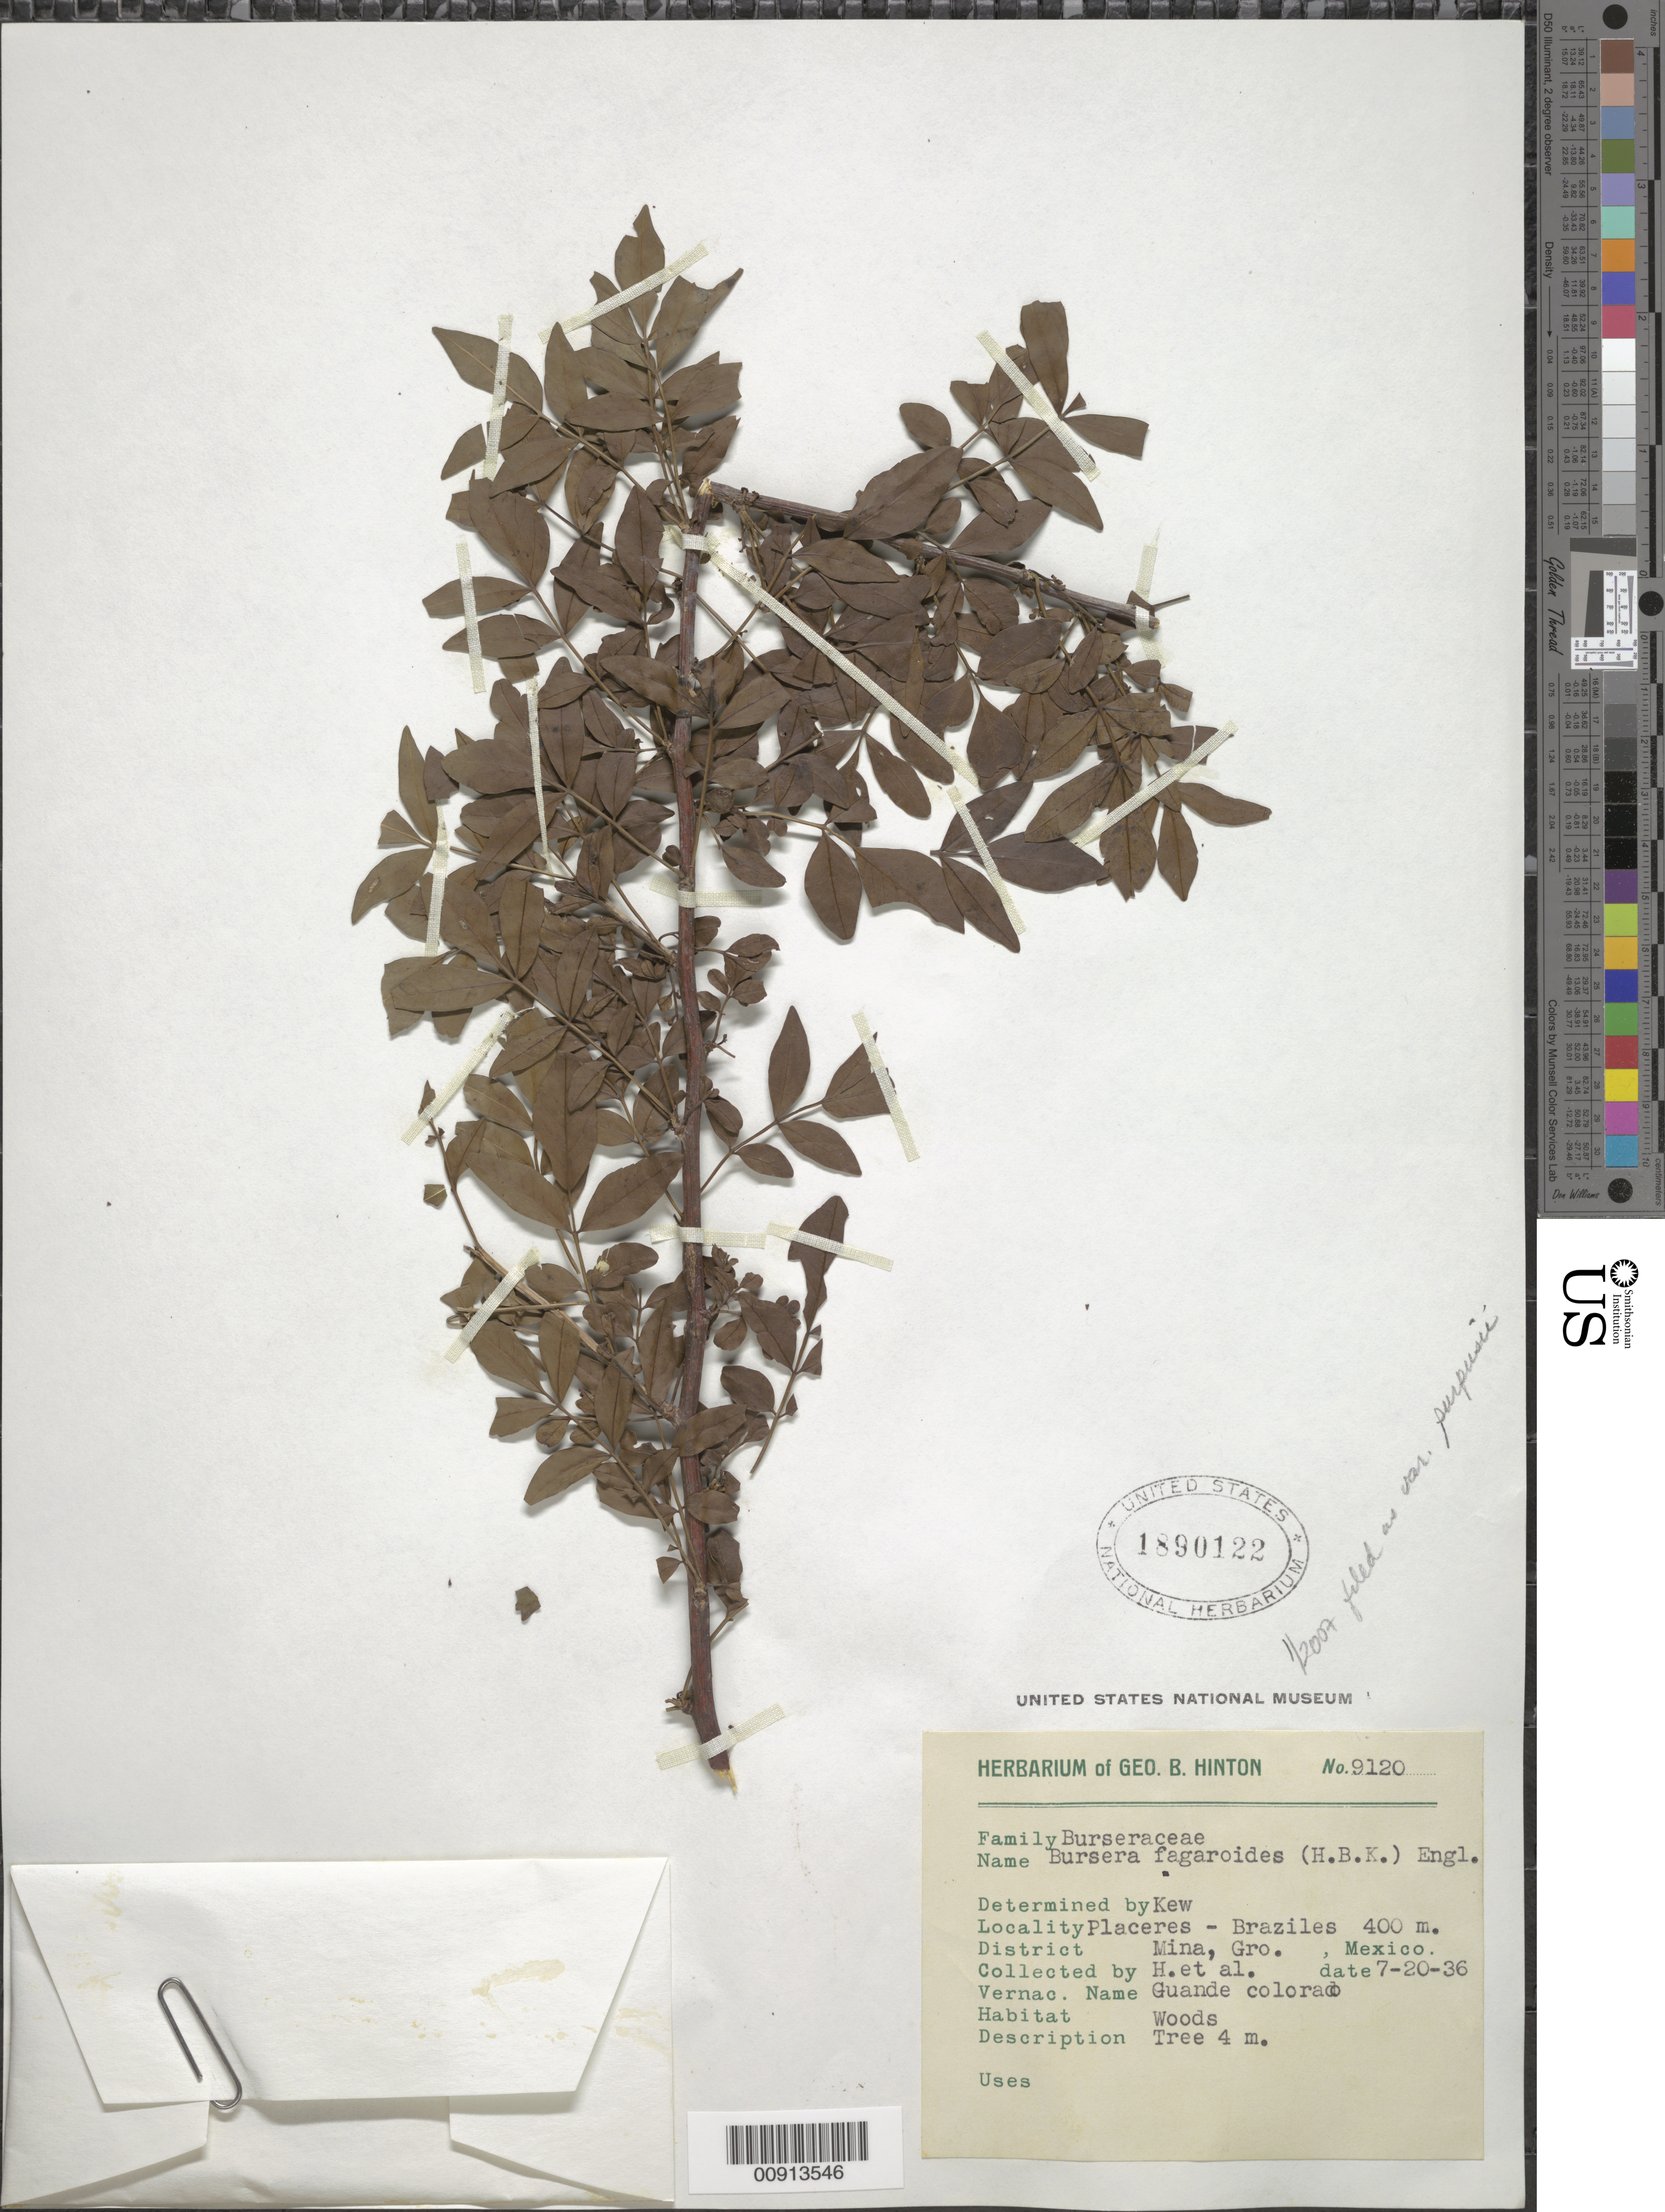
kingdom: Plantae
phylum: Tracheophyta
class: Magnoliopsida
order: Sapindales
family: Burseraceae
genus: Bursera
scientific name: Bursera fagaroides var. purpusii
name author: (Brandegee) McVaugh & Rzed.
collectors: G. B. Hinton & et al.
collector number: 9120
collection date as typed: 20 Jul 1936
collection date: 1936-07-20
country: Mexico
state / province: Guerrero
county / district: Mina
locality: Placeres - Braziles, District Mina, Guerrero.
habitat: Woods.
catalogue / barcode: US 1890122